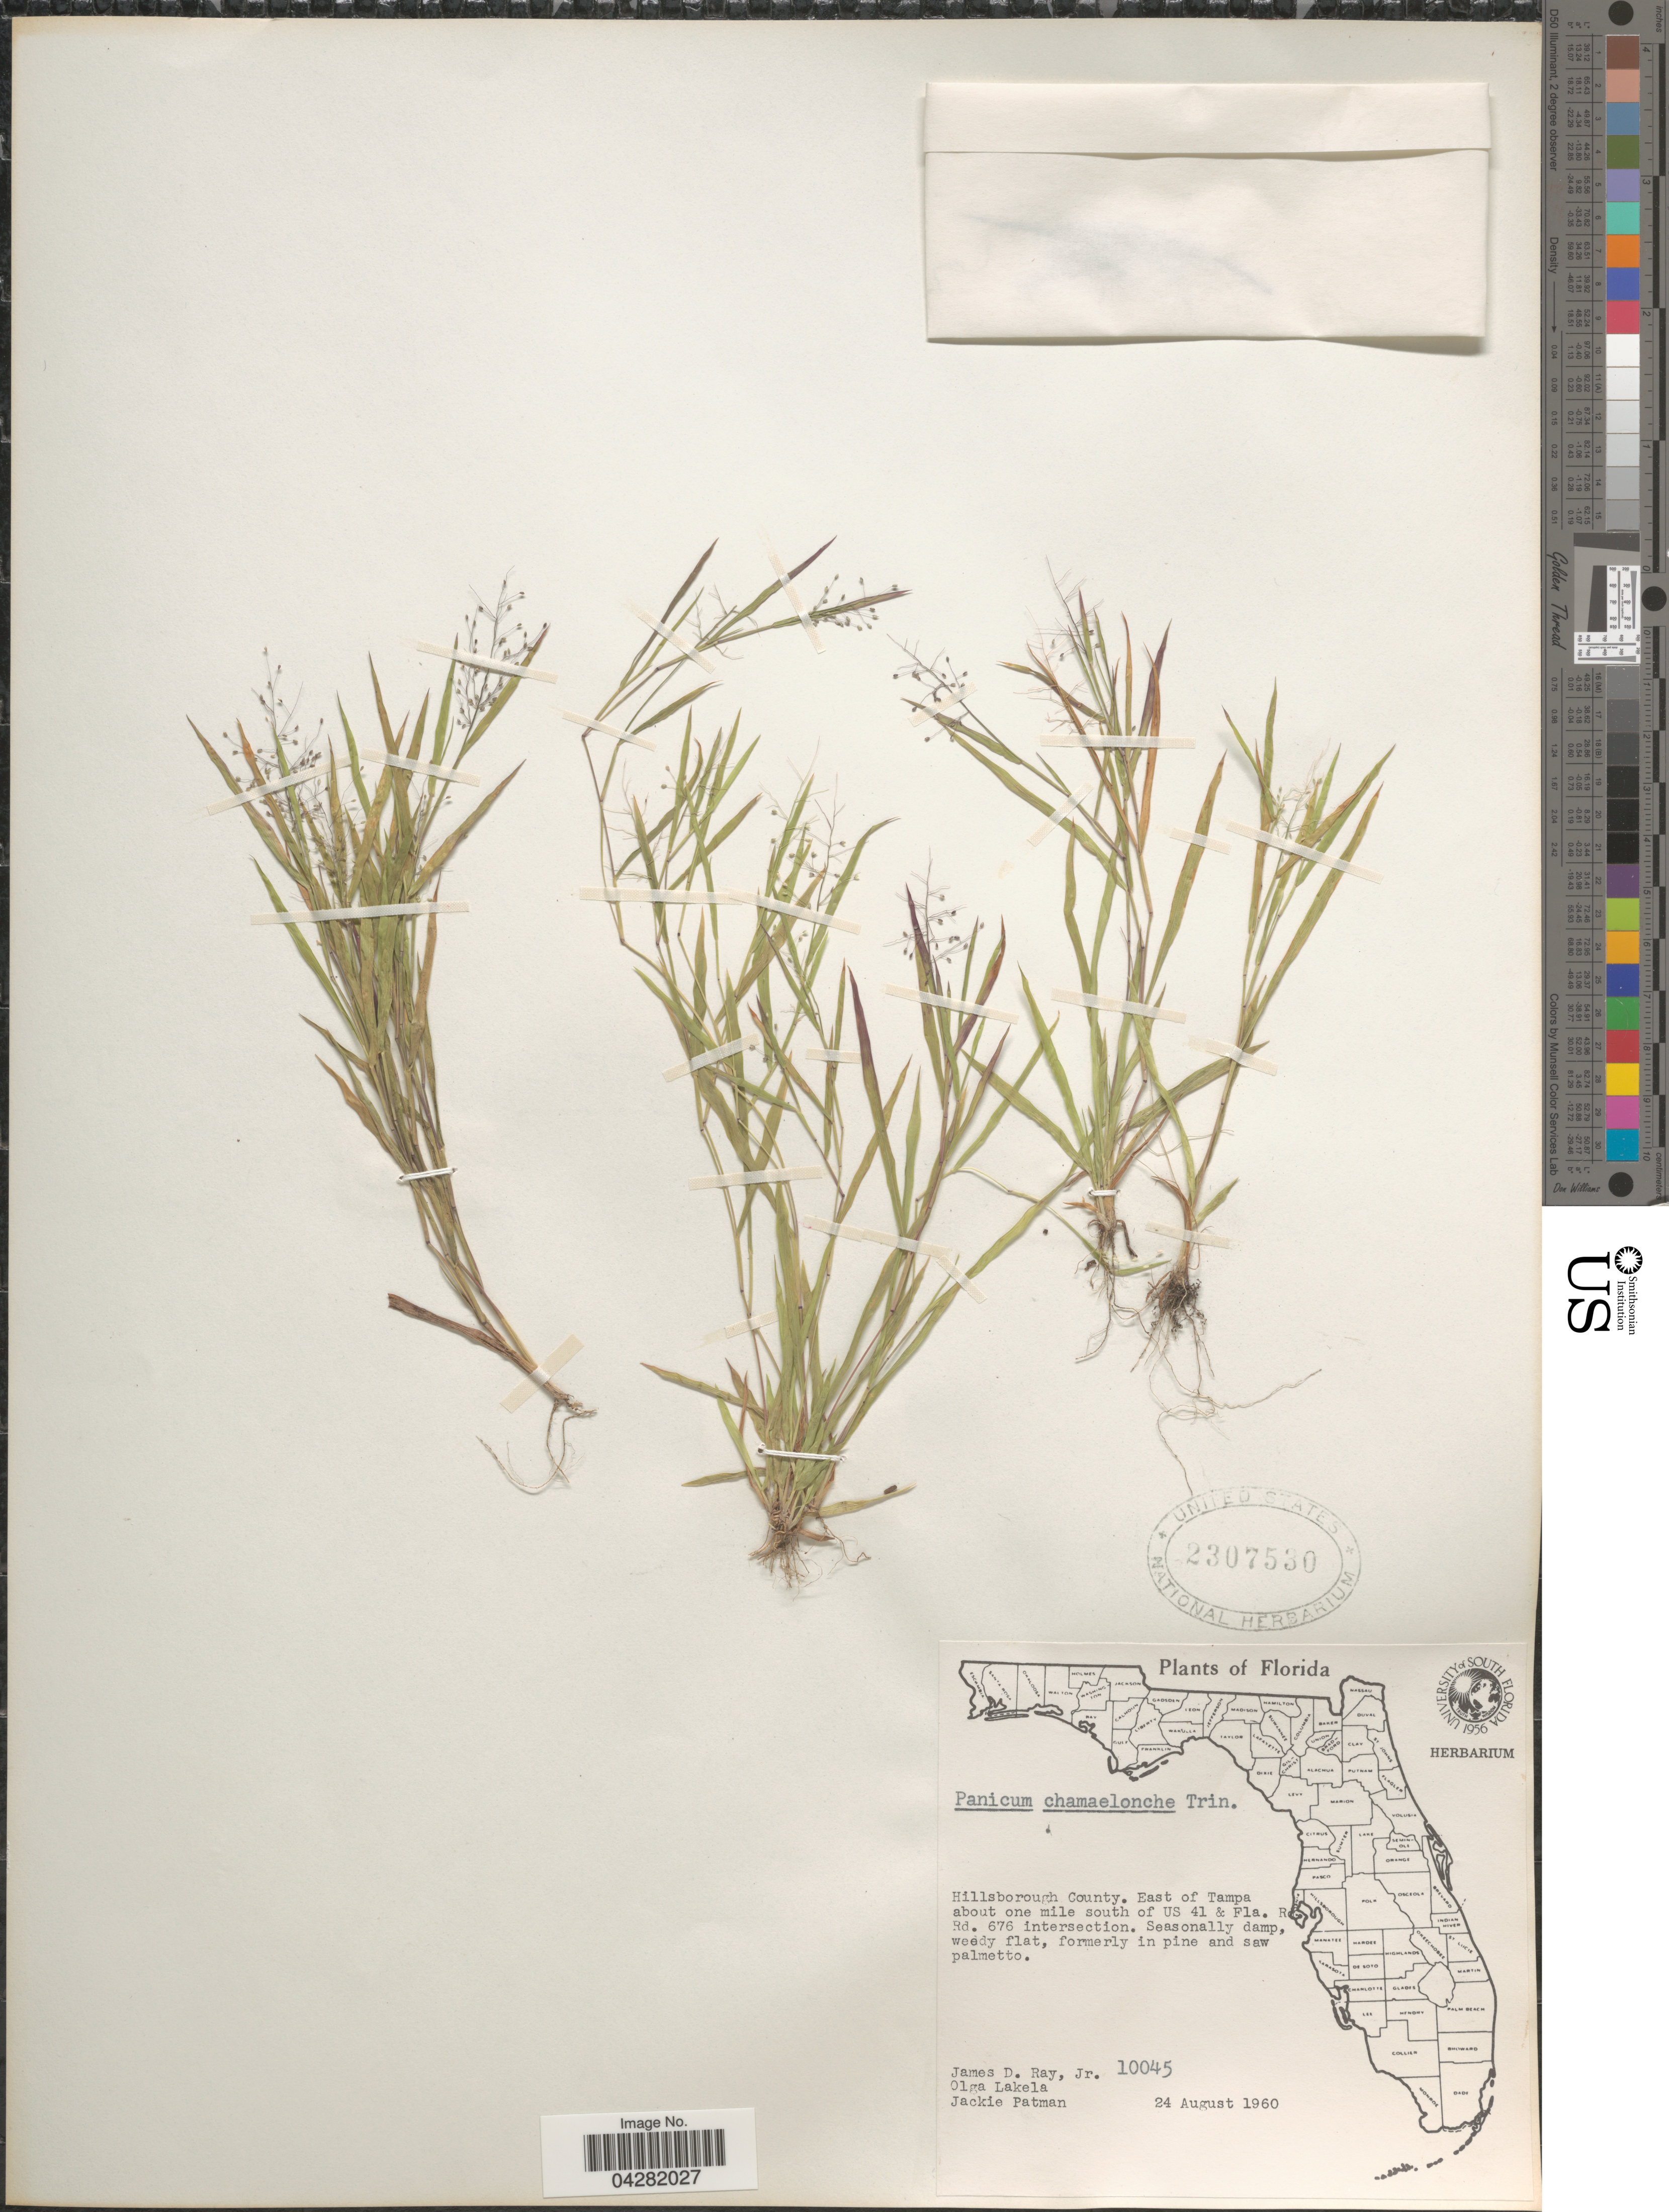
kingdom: Plantae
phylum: Tracheophyta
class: Liliopsida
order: Poales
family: Poaceae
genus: Dichanthelium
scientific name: Dichanthelium ensifolium var. ensifolium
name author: (Baldwin ex Elliot) Gould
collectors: J. D. Ray Jr., O. K. Lakela & J. Patman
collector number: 10045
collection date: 1960-08-24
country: United States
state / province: Florida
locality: Hillsborough County. East of Tampa about one mile south of US 41 & Fla. Rd. 676 intersection.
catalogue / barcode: US 2307530